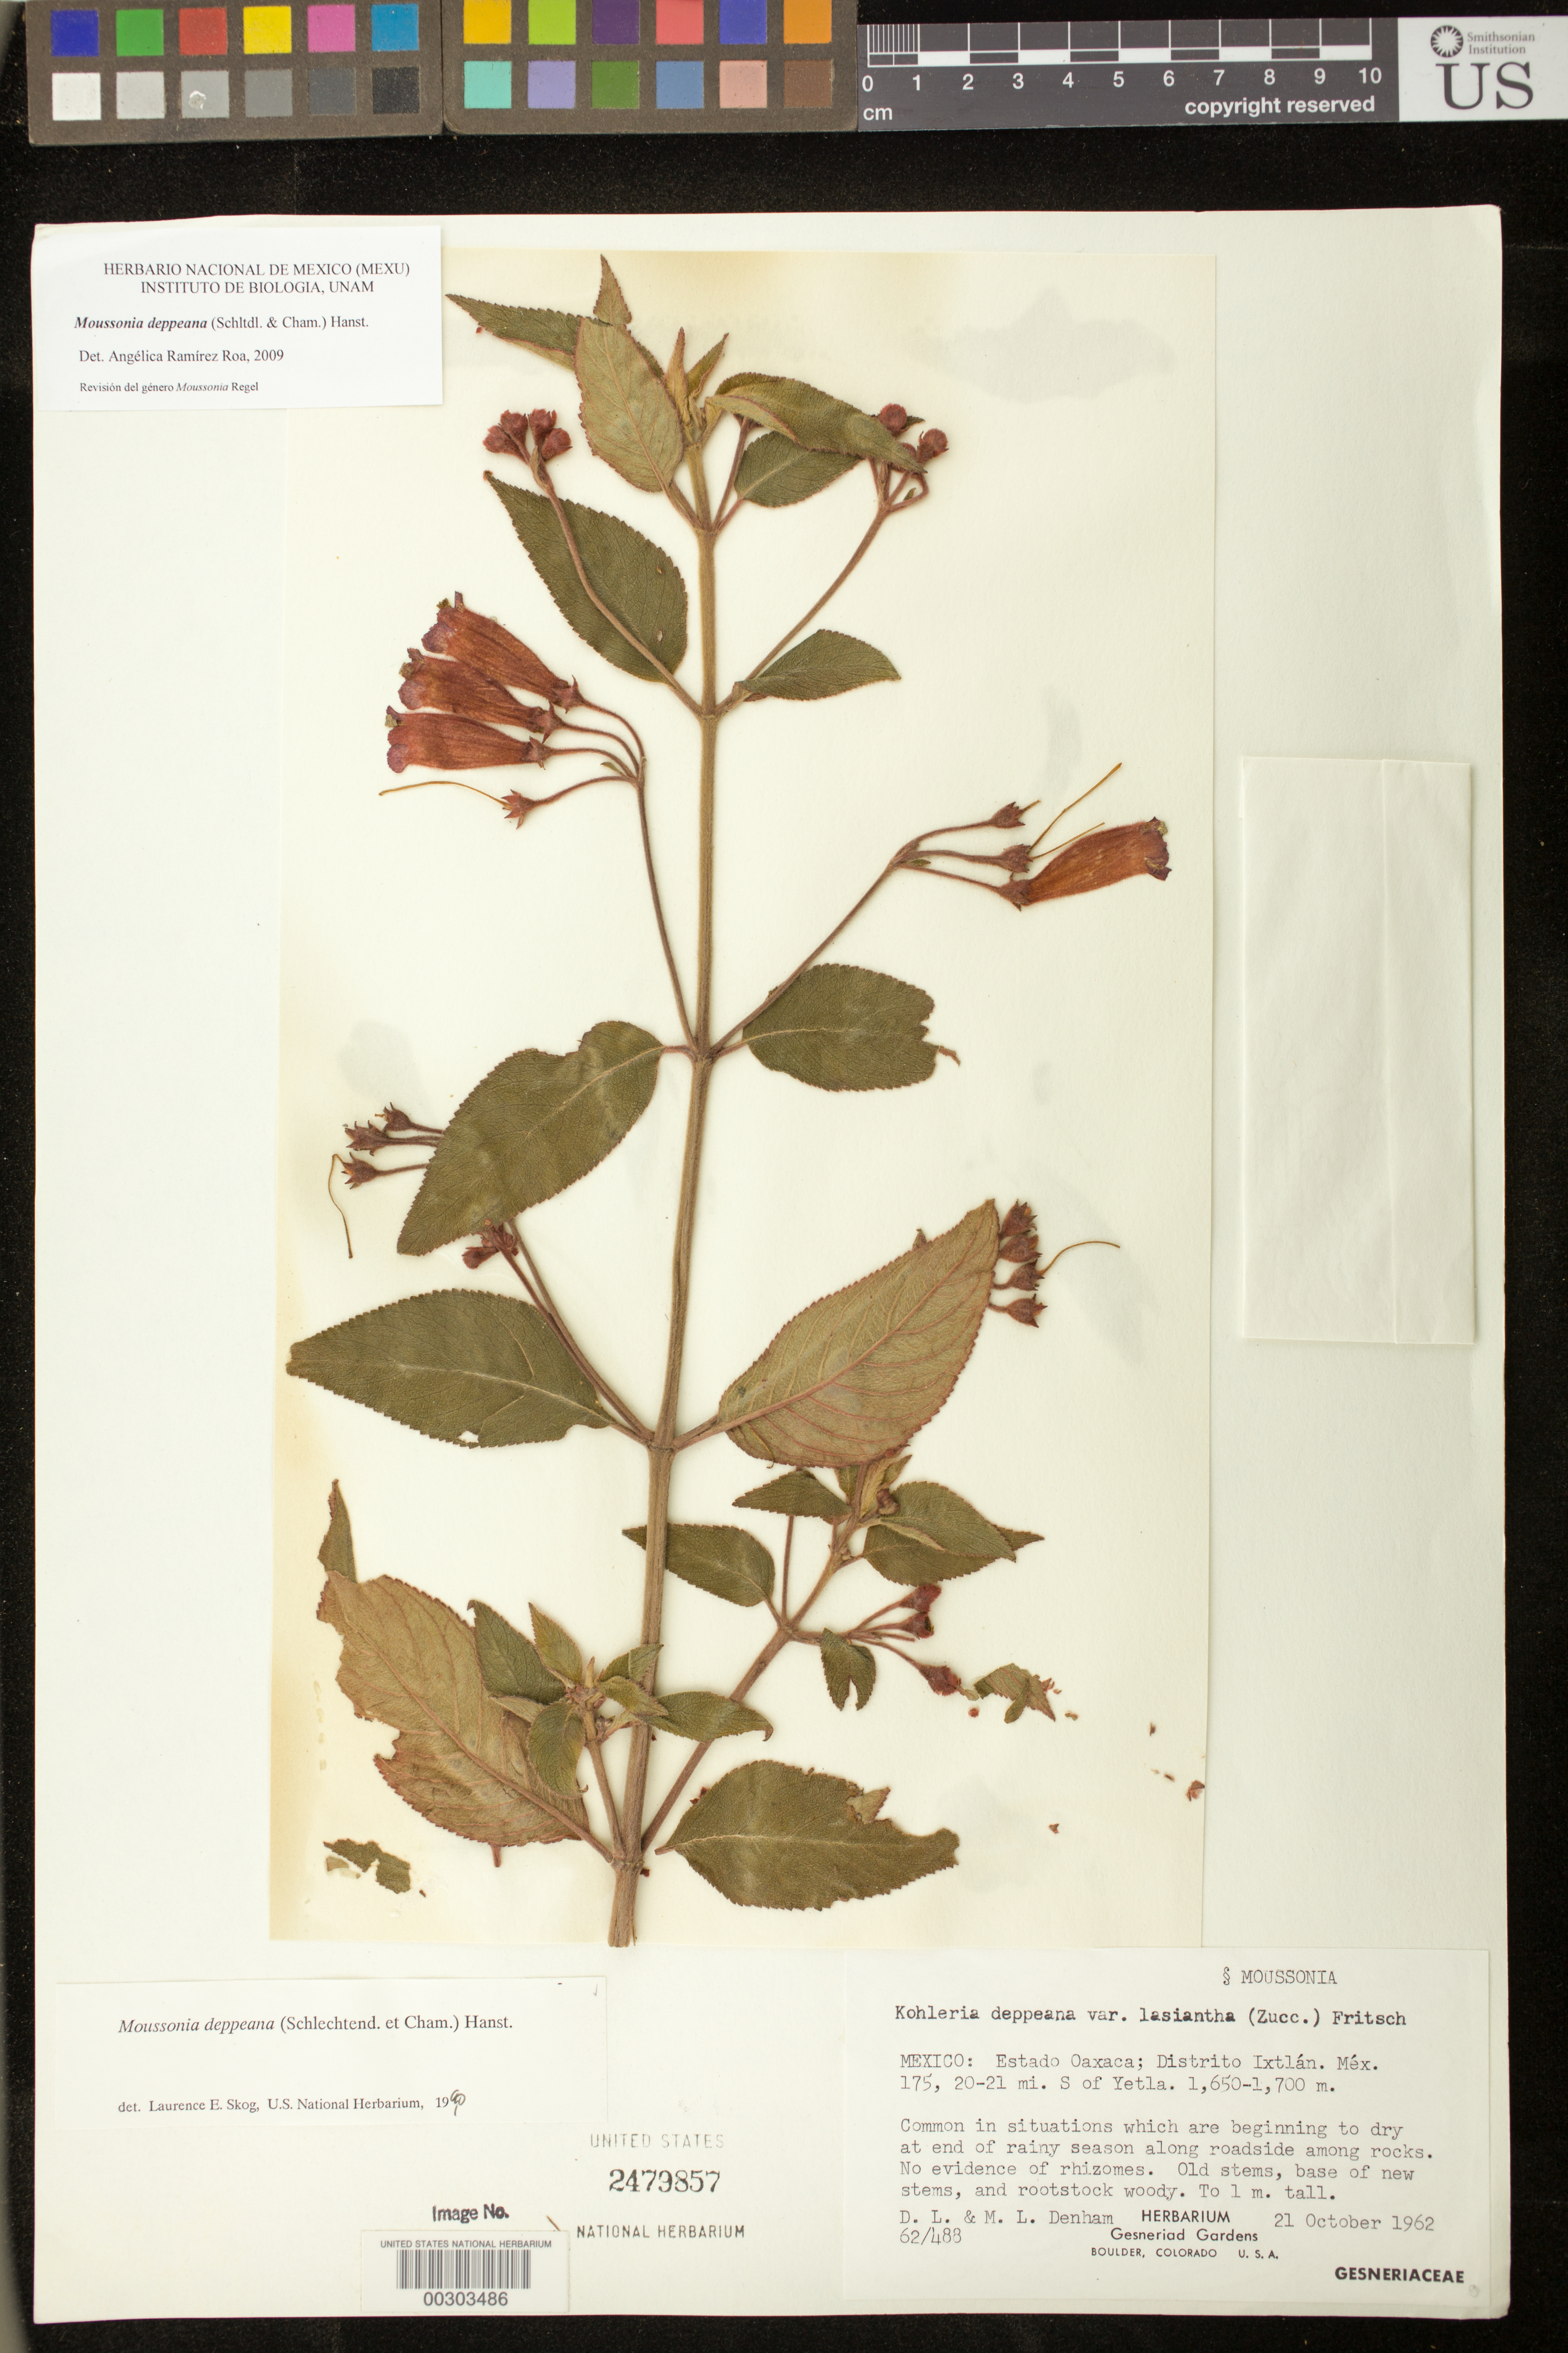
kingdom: Plantae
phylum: Tracheophyta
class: Magnoliopsida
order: Lamiales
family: Gesneriaceae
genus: Moussonia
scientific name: Moussonia jaliscana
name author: (S. Watson) D.L. Denham ex Ram.-Roa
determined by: Ramírez-Roa, A.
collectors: D. L. Denham & M. Denham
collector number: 62/ 488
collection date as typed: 21 Oct 1962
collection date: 1962-10-21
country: Mexico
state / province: Oaxaca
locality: Distrito Ixtlán, Méx. 175, 20-21 mi S of Yetla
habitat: Common in situations which are beginning to dry at end of rainy season along roadside among rocks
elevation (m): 1650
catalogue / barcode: US 2479857